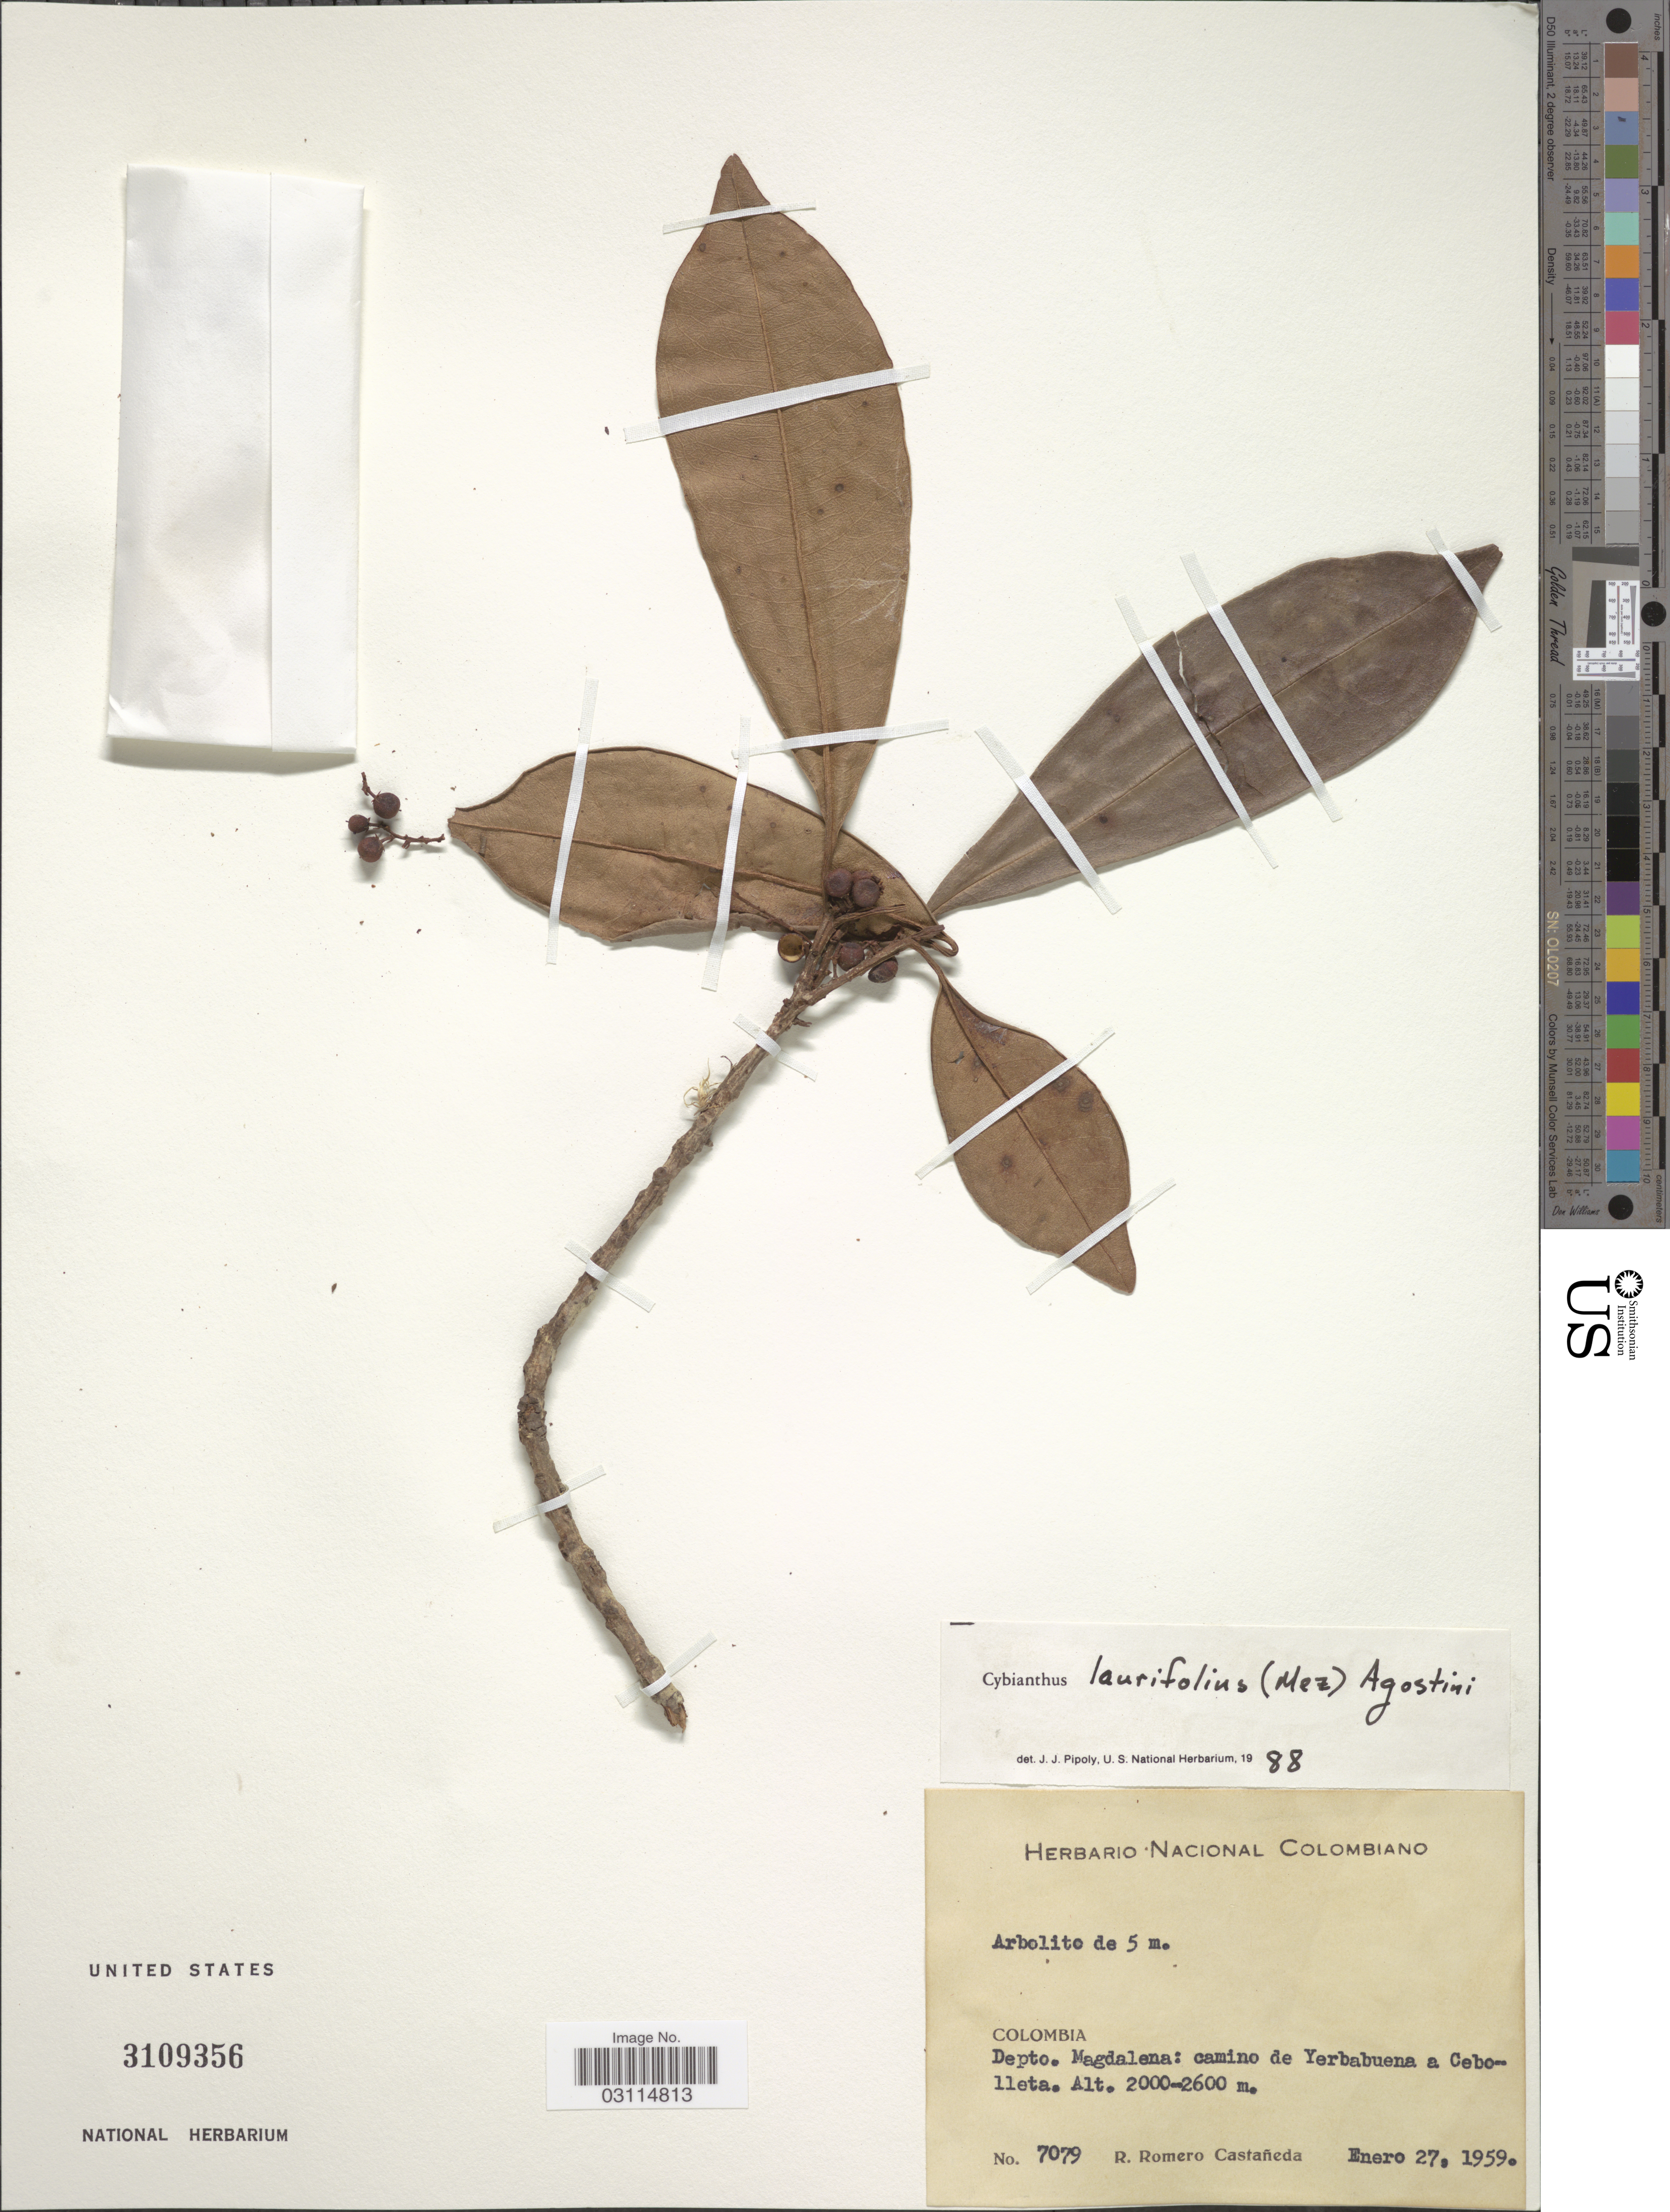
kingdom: Plantae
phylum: Tracheophyta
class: Magnoliopsida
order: Ericales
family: Primulaceae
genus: Cybianthus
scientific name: Cybianthus laurifolius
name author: (Mez) G. Agostini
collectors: R. Romero Castañeda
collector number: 7079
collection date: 1959-01-27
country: Colombia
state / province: Magdalena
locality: Depto. Magdalena: camino de Yerbabuena a Cebolleta.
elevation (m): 2000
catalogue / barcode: US 3109356